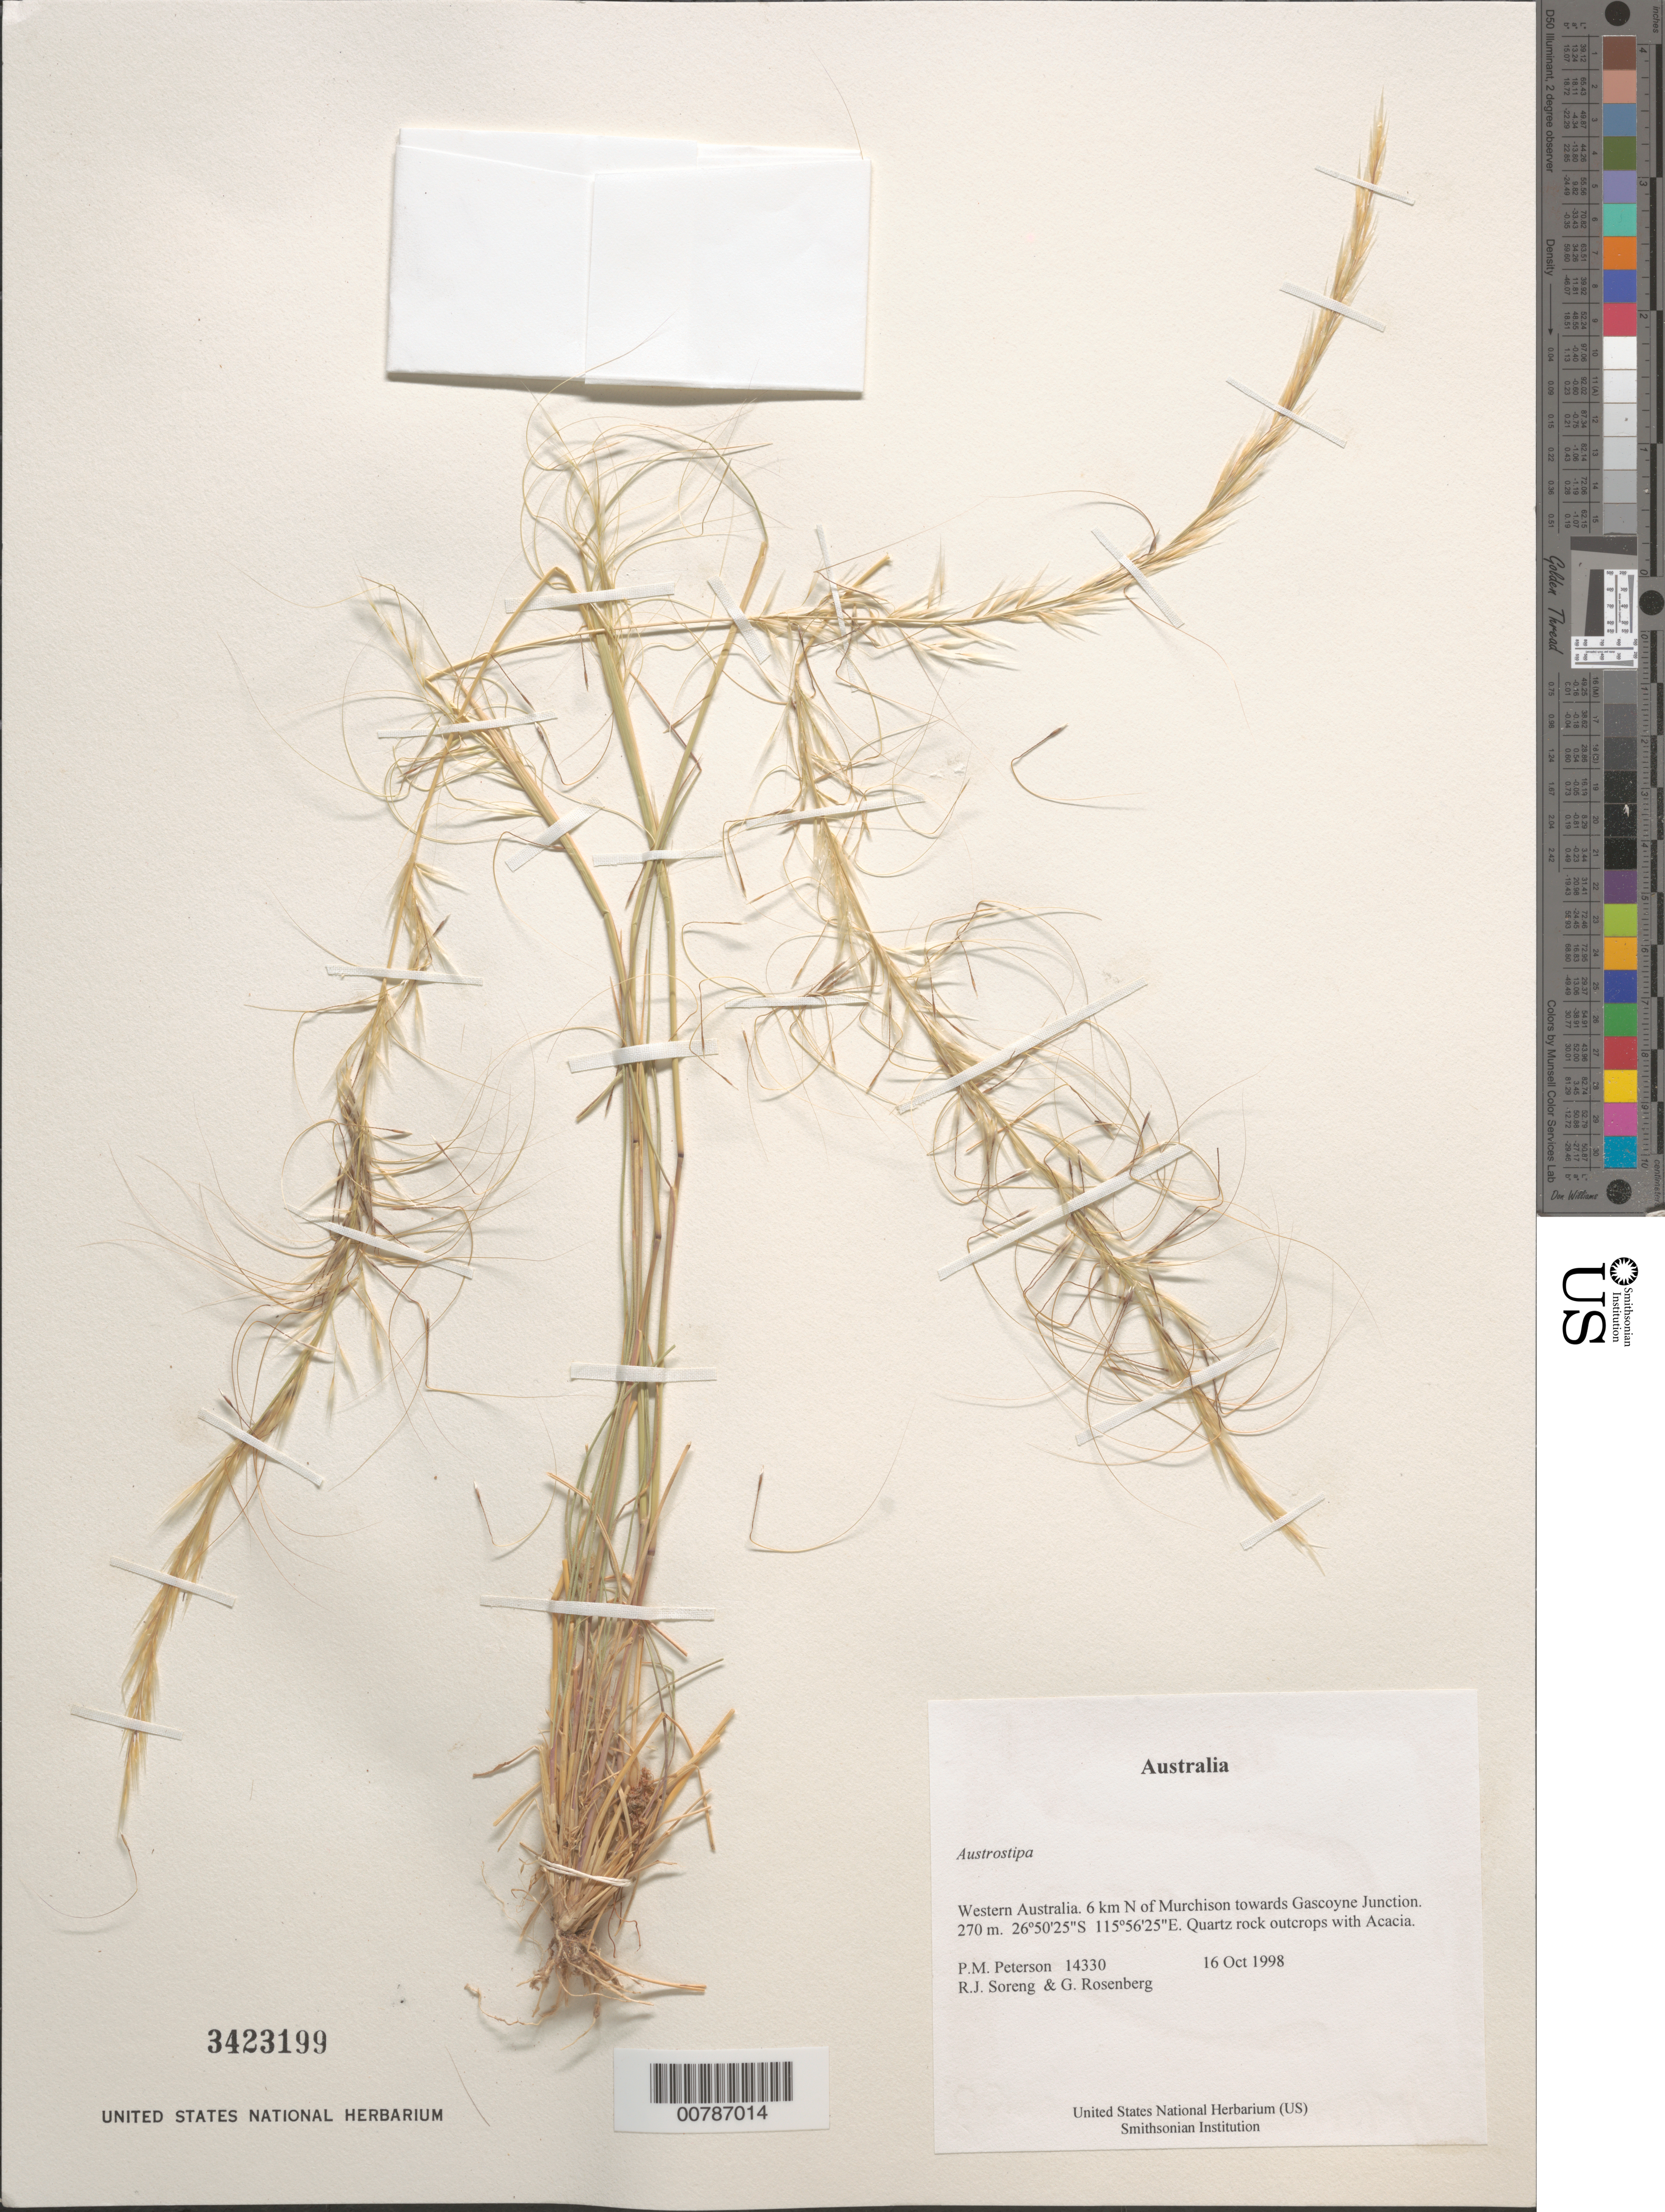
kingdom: Plantae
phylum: Tracheophyta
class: Liliopsida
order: Poales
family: Poaceae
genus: Austrostipa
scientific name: Austrostipa sp.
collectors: P. M. Peterson, R. J. Soreng & G. Rosenberg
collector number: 14330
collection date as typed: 16 Oct 1998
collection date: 1998-10-16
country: Australia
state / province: Western Australia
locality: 6 km N of Murchison towards Gascoyne Junction.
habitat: Quartz rock outcrops with Acacia.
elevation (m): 270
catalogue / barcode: US 3423199